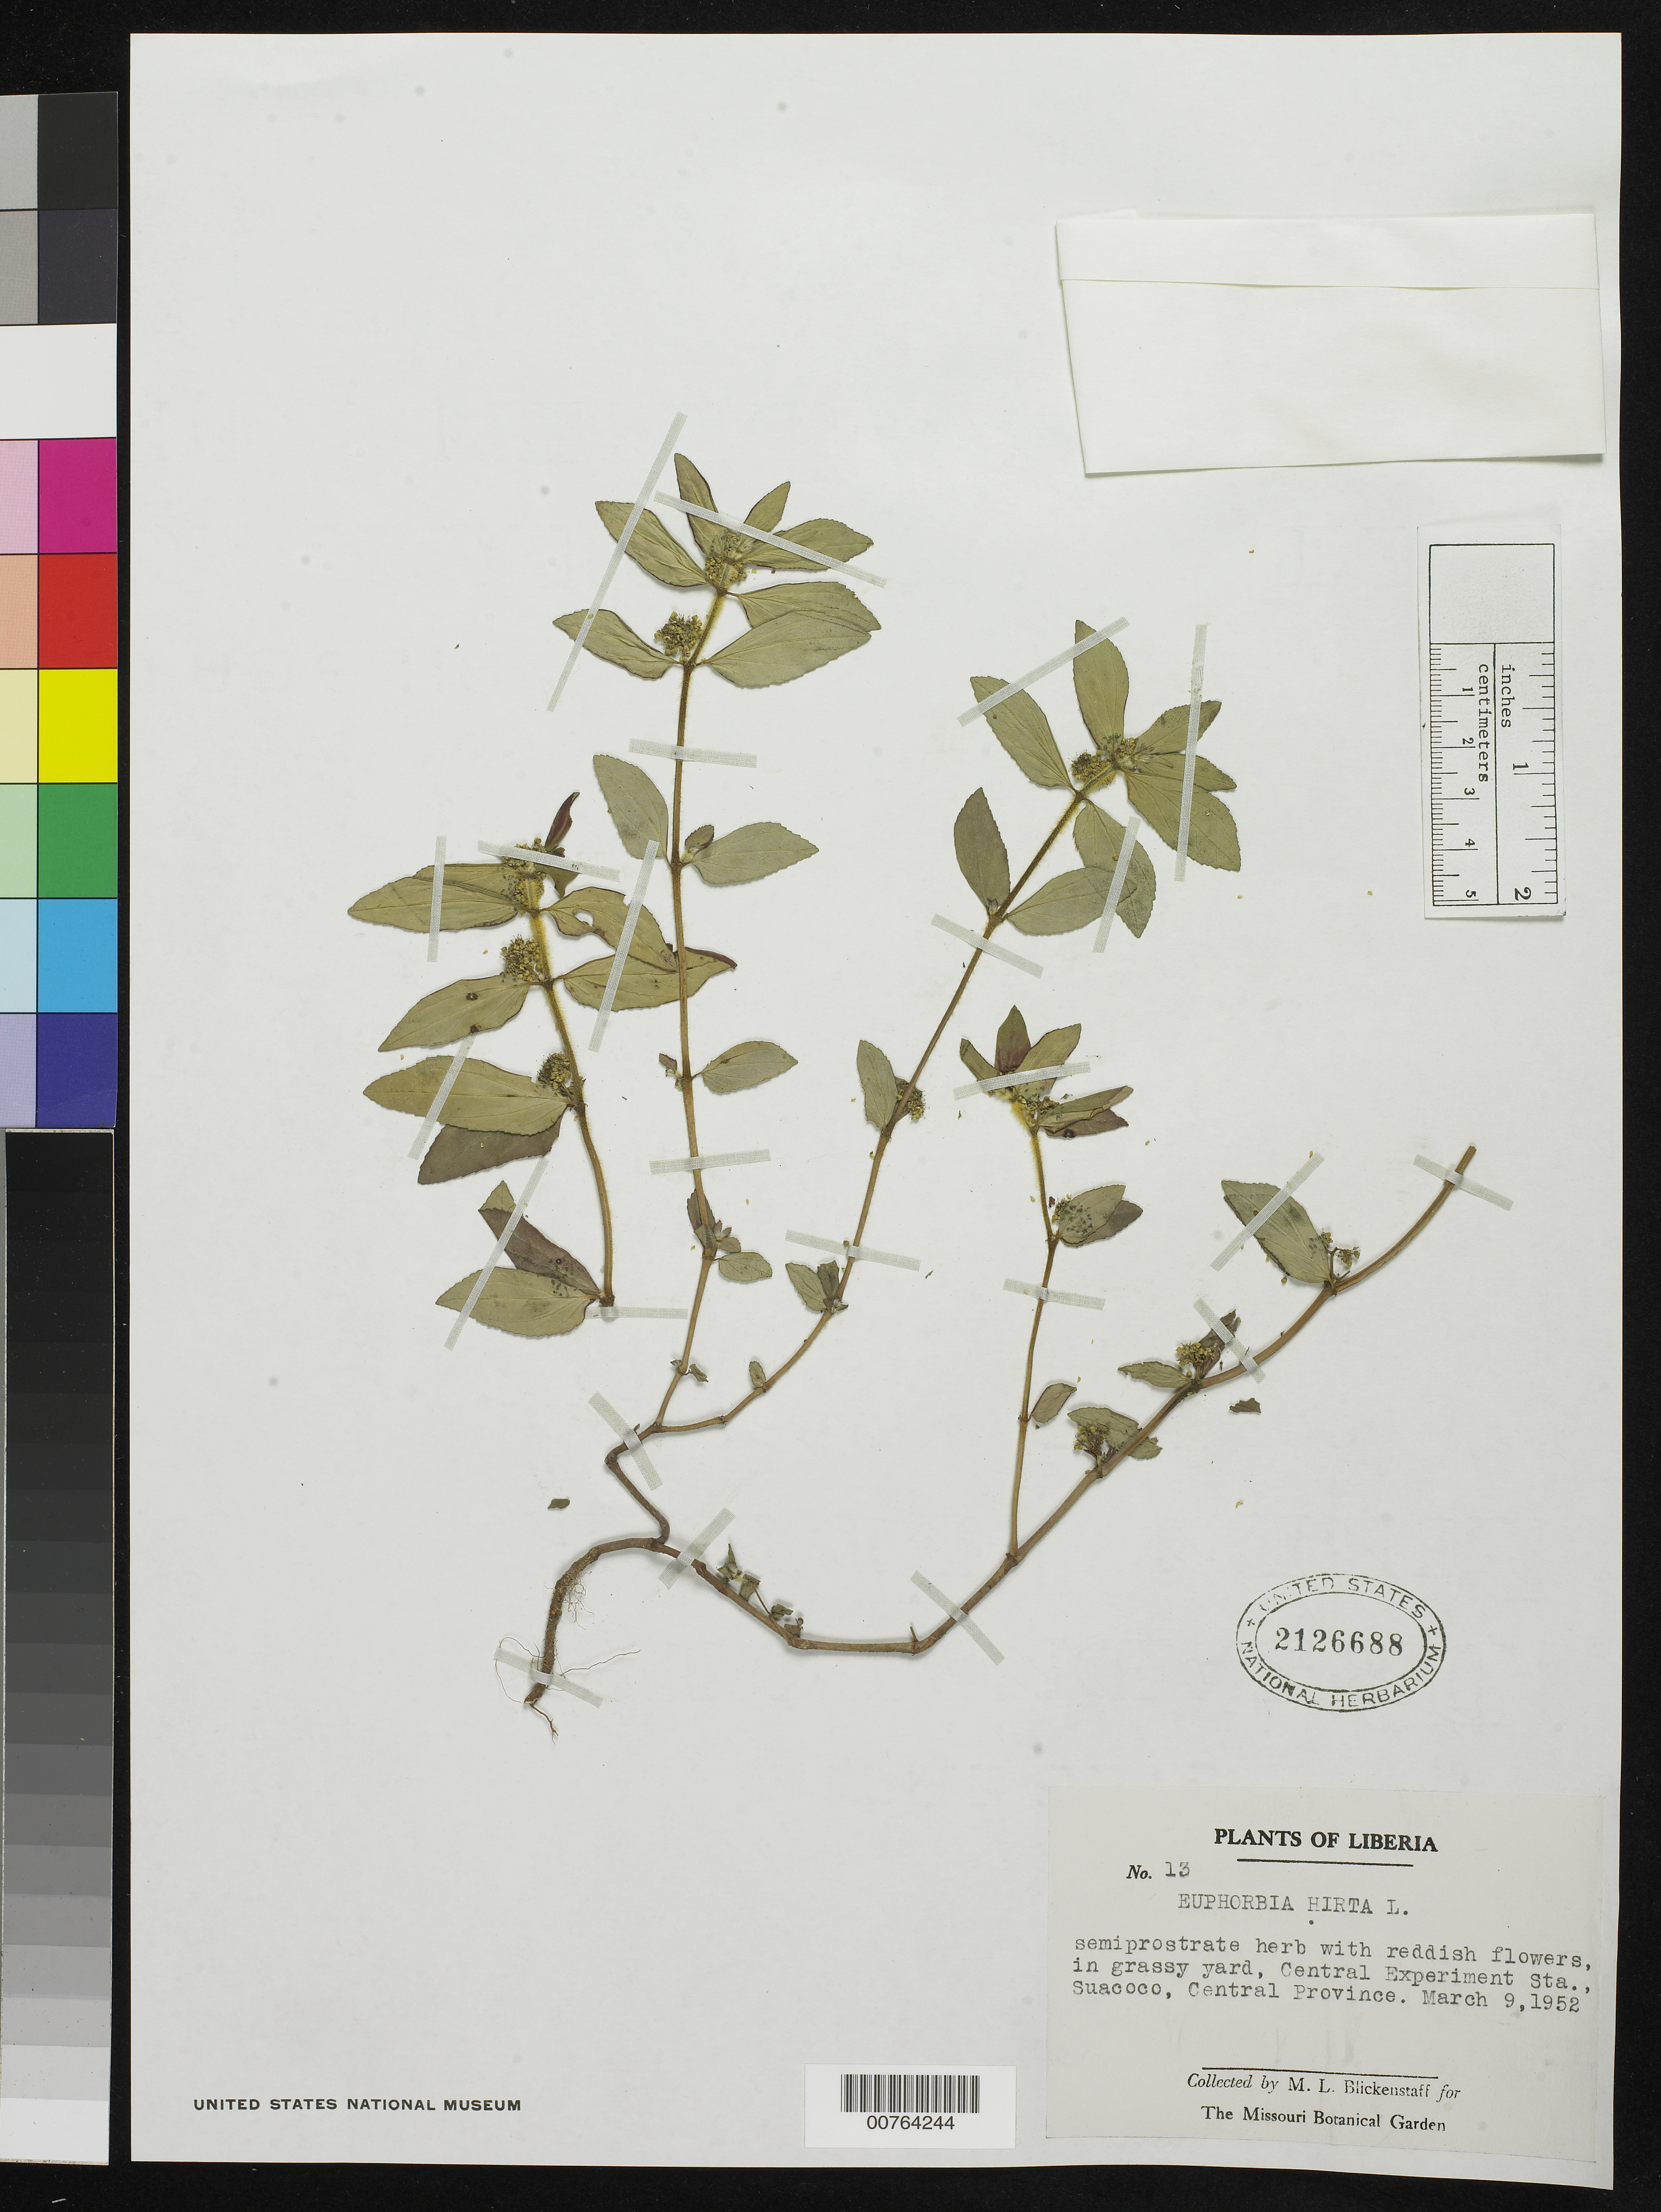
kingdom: Plantae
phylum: Tracheophyta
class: Magnoliopsida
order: Malpighiales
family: Euphorbiaceae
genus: Euphorbia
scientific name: Euphorbia hirta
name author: L.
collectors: M. Blickenstaff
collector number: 13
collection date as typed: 9 Mar 1952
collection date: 1952-03-09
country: Liberia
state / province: Bong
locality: Central Province: Suacoco, Central Experiment Sta.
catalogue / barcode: US 2126688